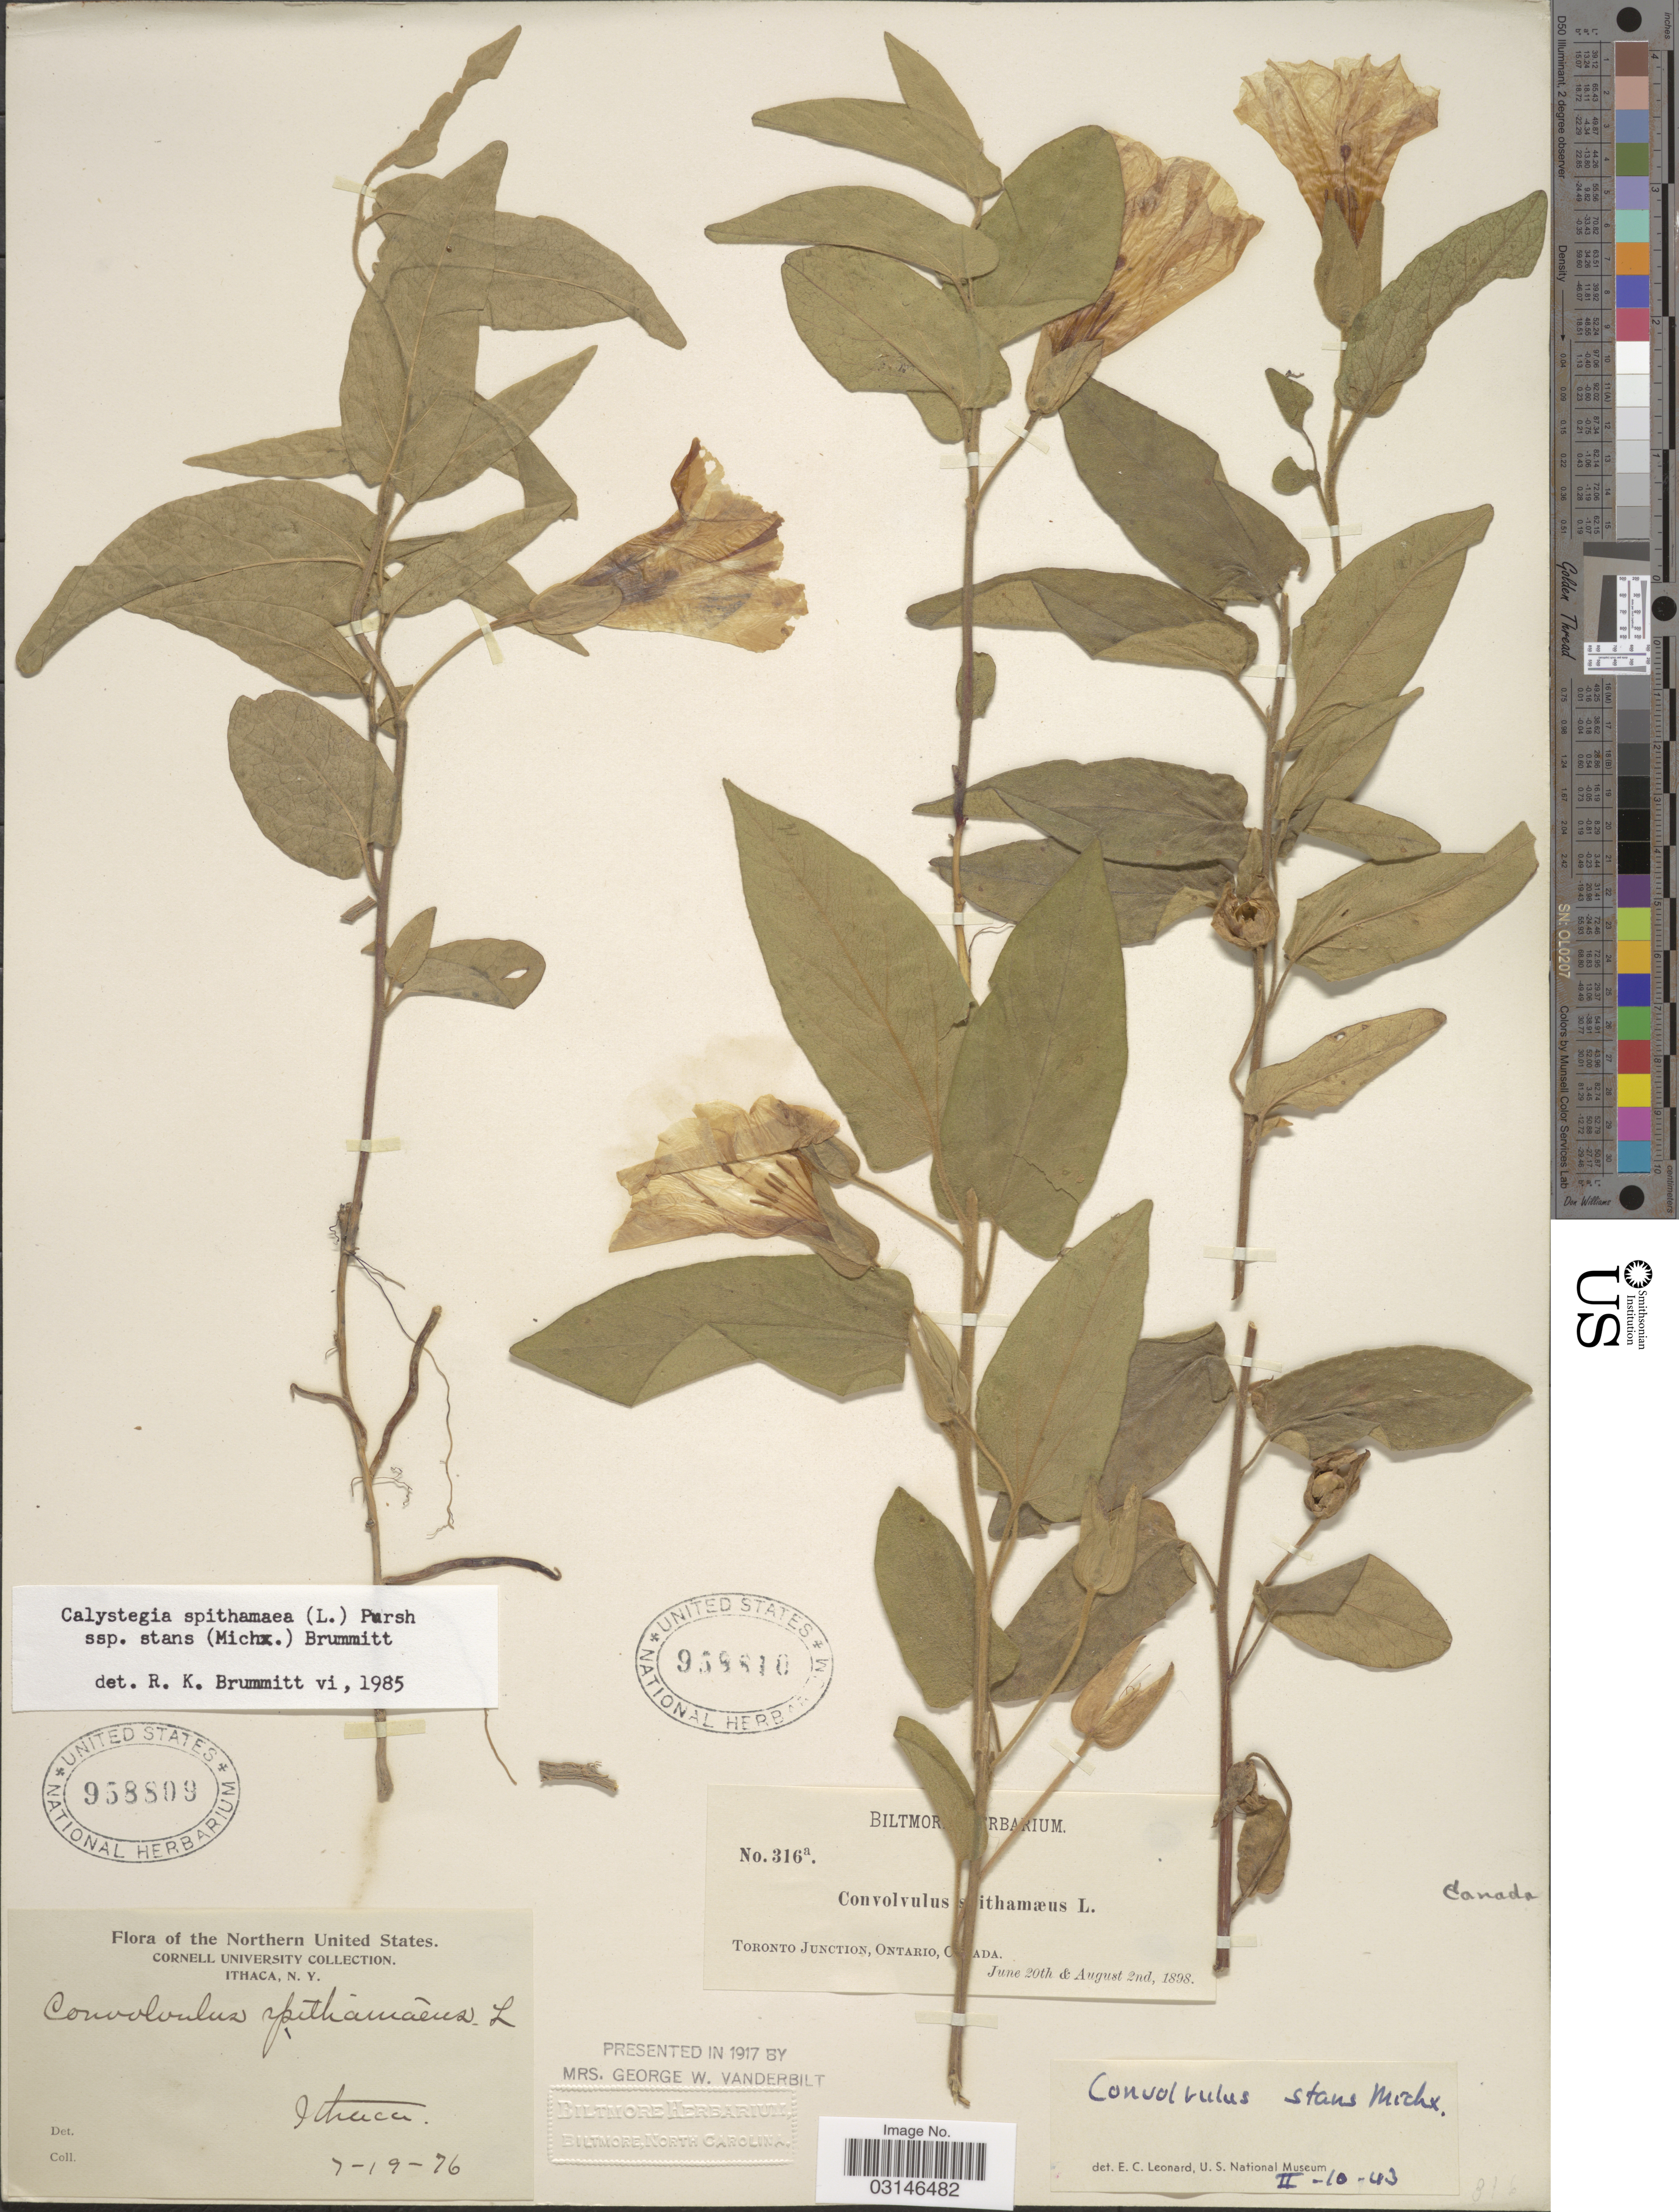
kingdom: Plantae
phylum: Tracheophyta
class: Magnoliopsida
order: Solanales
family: Convolvulaceae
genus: Calystegia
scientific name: Calystegia spithamaea subsp. stans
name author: (Michx.) Brummitt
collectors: Cornell University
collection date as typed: Transcribed d/m/y: 19/7/76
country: United States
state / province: New York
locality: The Northern United States, Ithaca, N.Y.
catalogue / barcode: US 958809